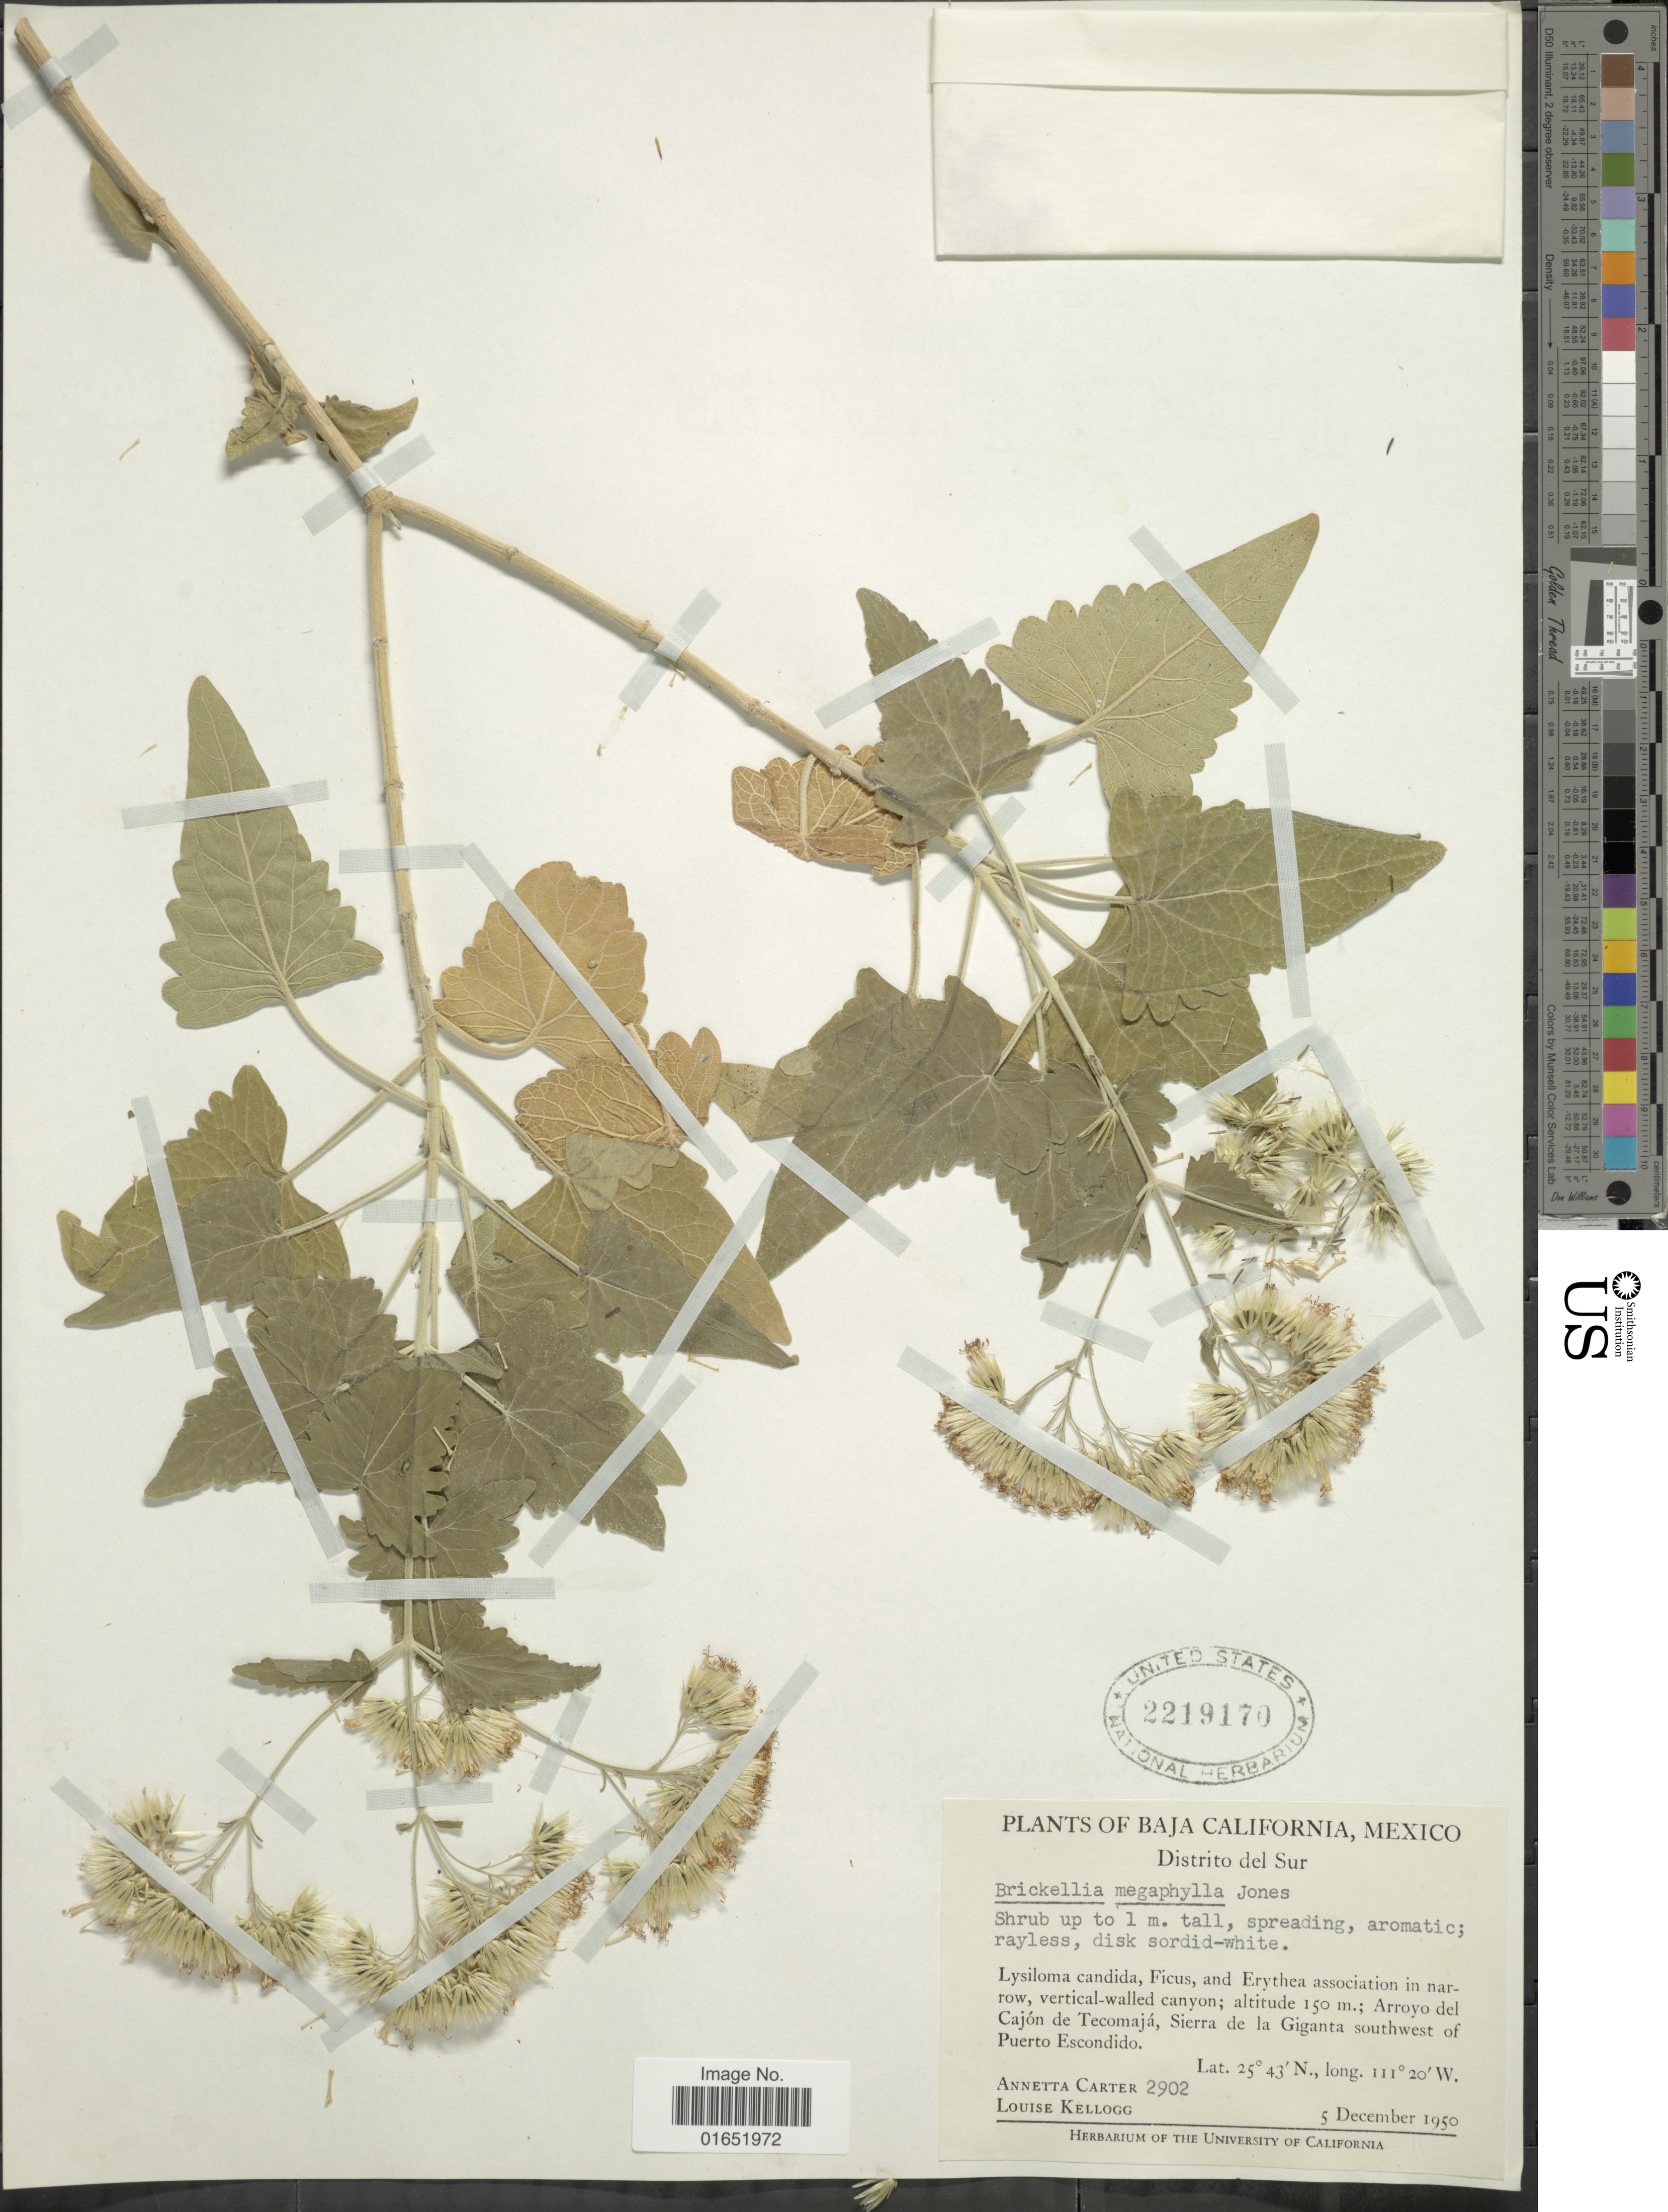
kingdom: Plantae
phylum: Tracheophyta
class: Magnoliopsida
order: Asterales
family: Asteraceae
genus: Brickellia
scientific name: Brickellia megaphylla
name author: M.E. Jones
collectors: A. Carter & L. Kellogg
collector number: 2902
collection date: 1950-12-05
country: Mexico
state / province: Baja California Sur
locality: Distrito del Sur, Arroyo del Cajón de Tecomajá, Sierra de la Giganta southwest of Puerto Escondido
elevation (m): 150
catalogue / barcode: US 2219170